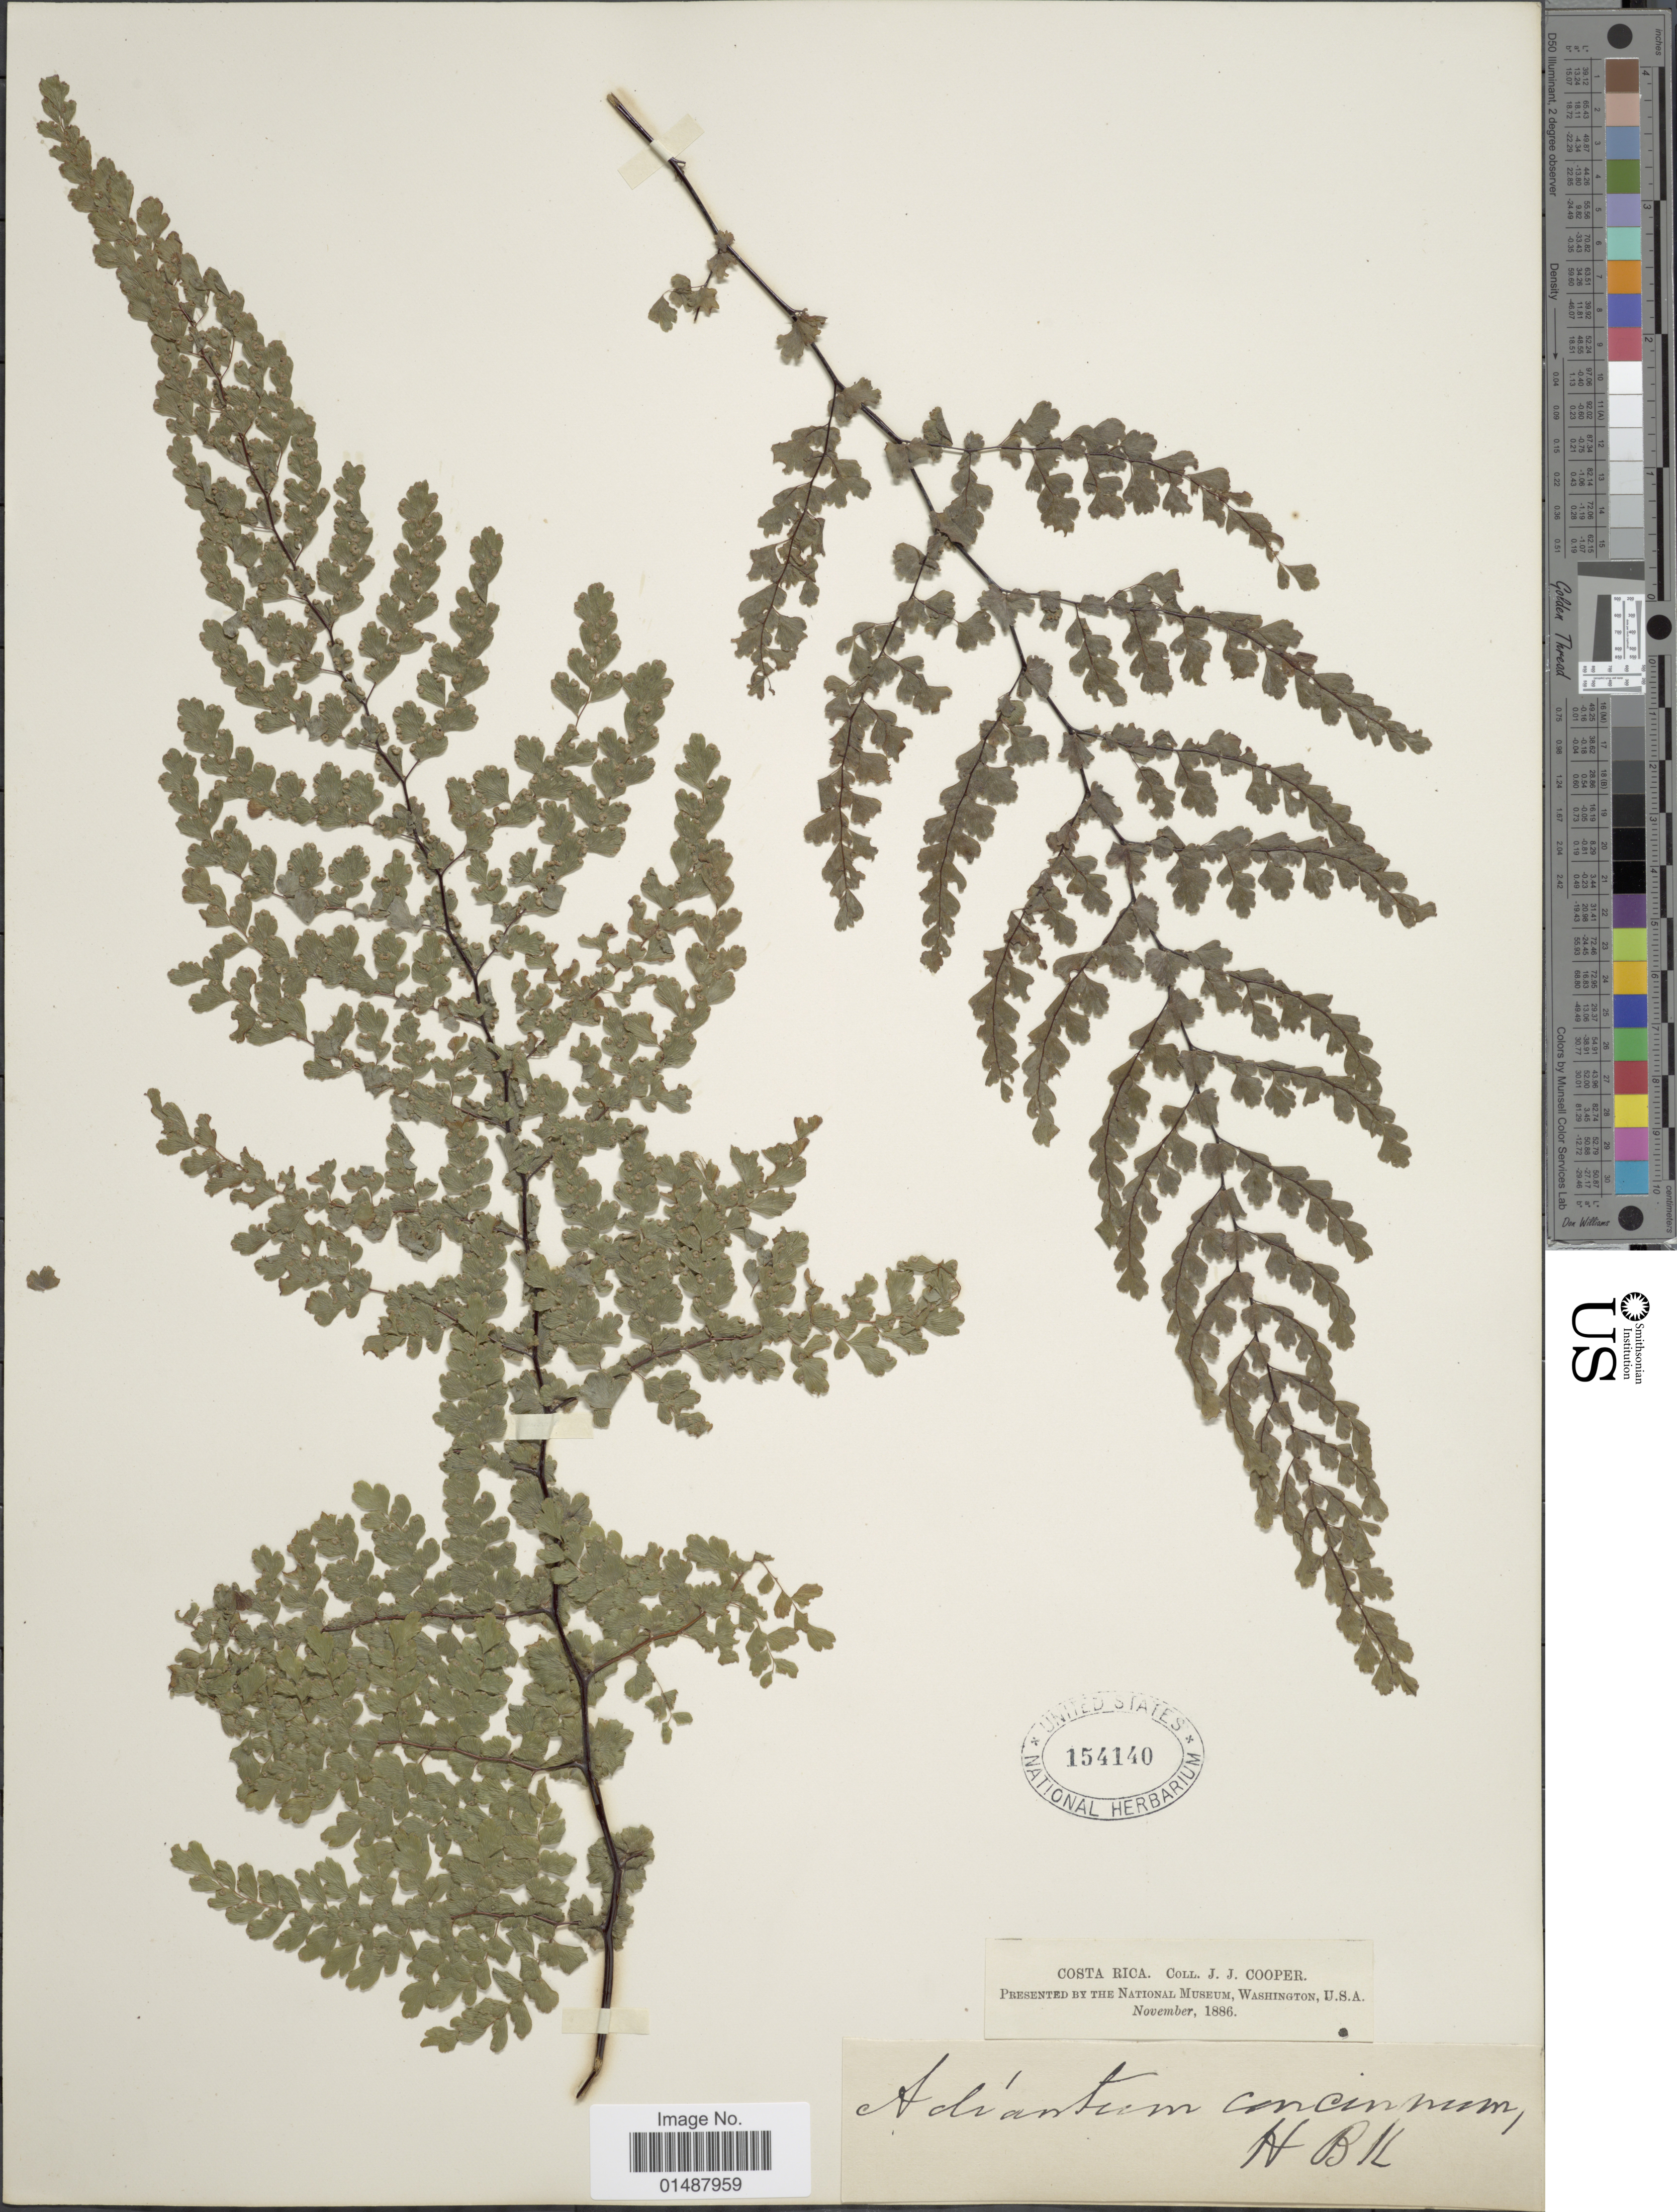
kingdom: Plantae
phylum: Tracheophyta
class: Polypodiopsida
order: Polypodiales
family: Pteridaceae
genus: Adiantum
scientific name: Adiantum concinnum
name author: Humb. & Bonpl. ex Willd.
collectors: J. J. Cooper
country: Costa Rica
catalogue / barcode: US 154140